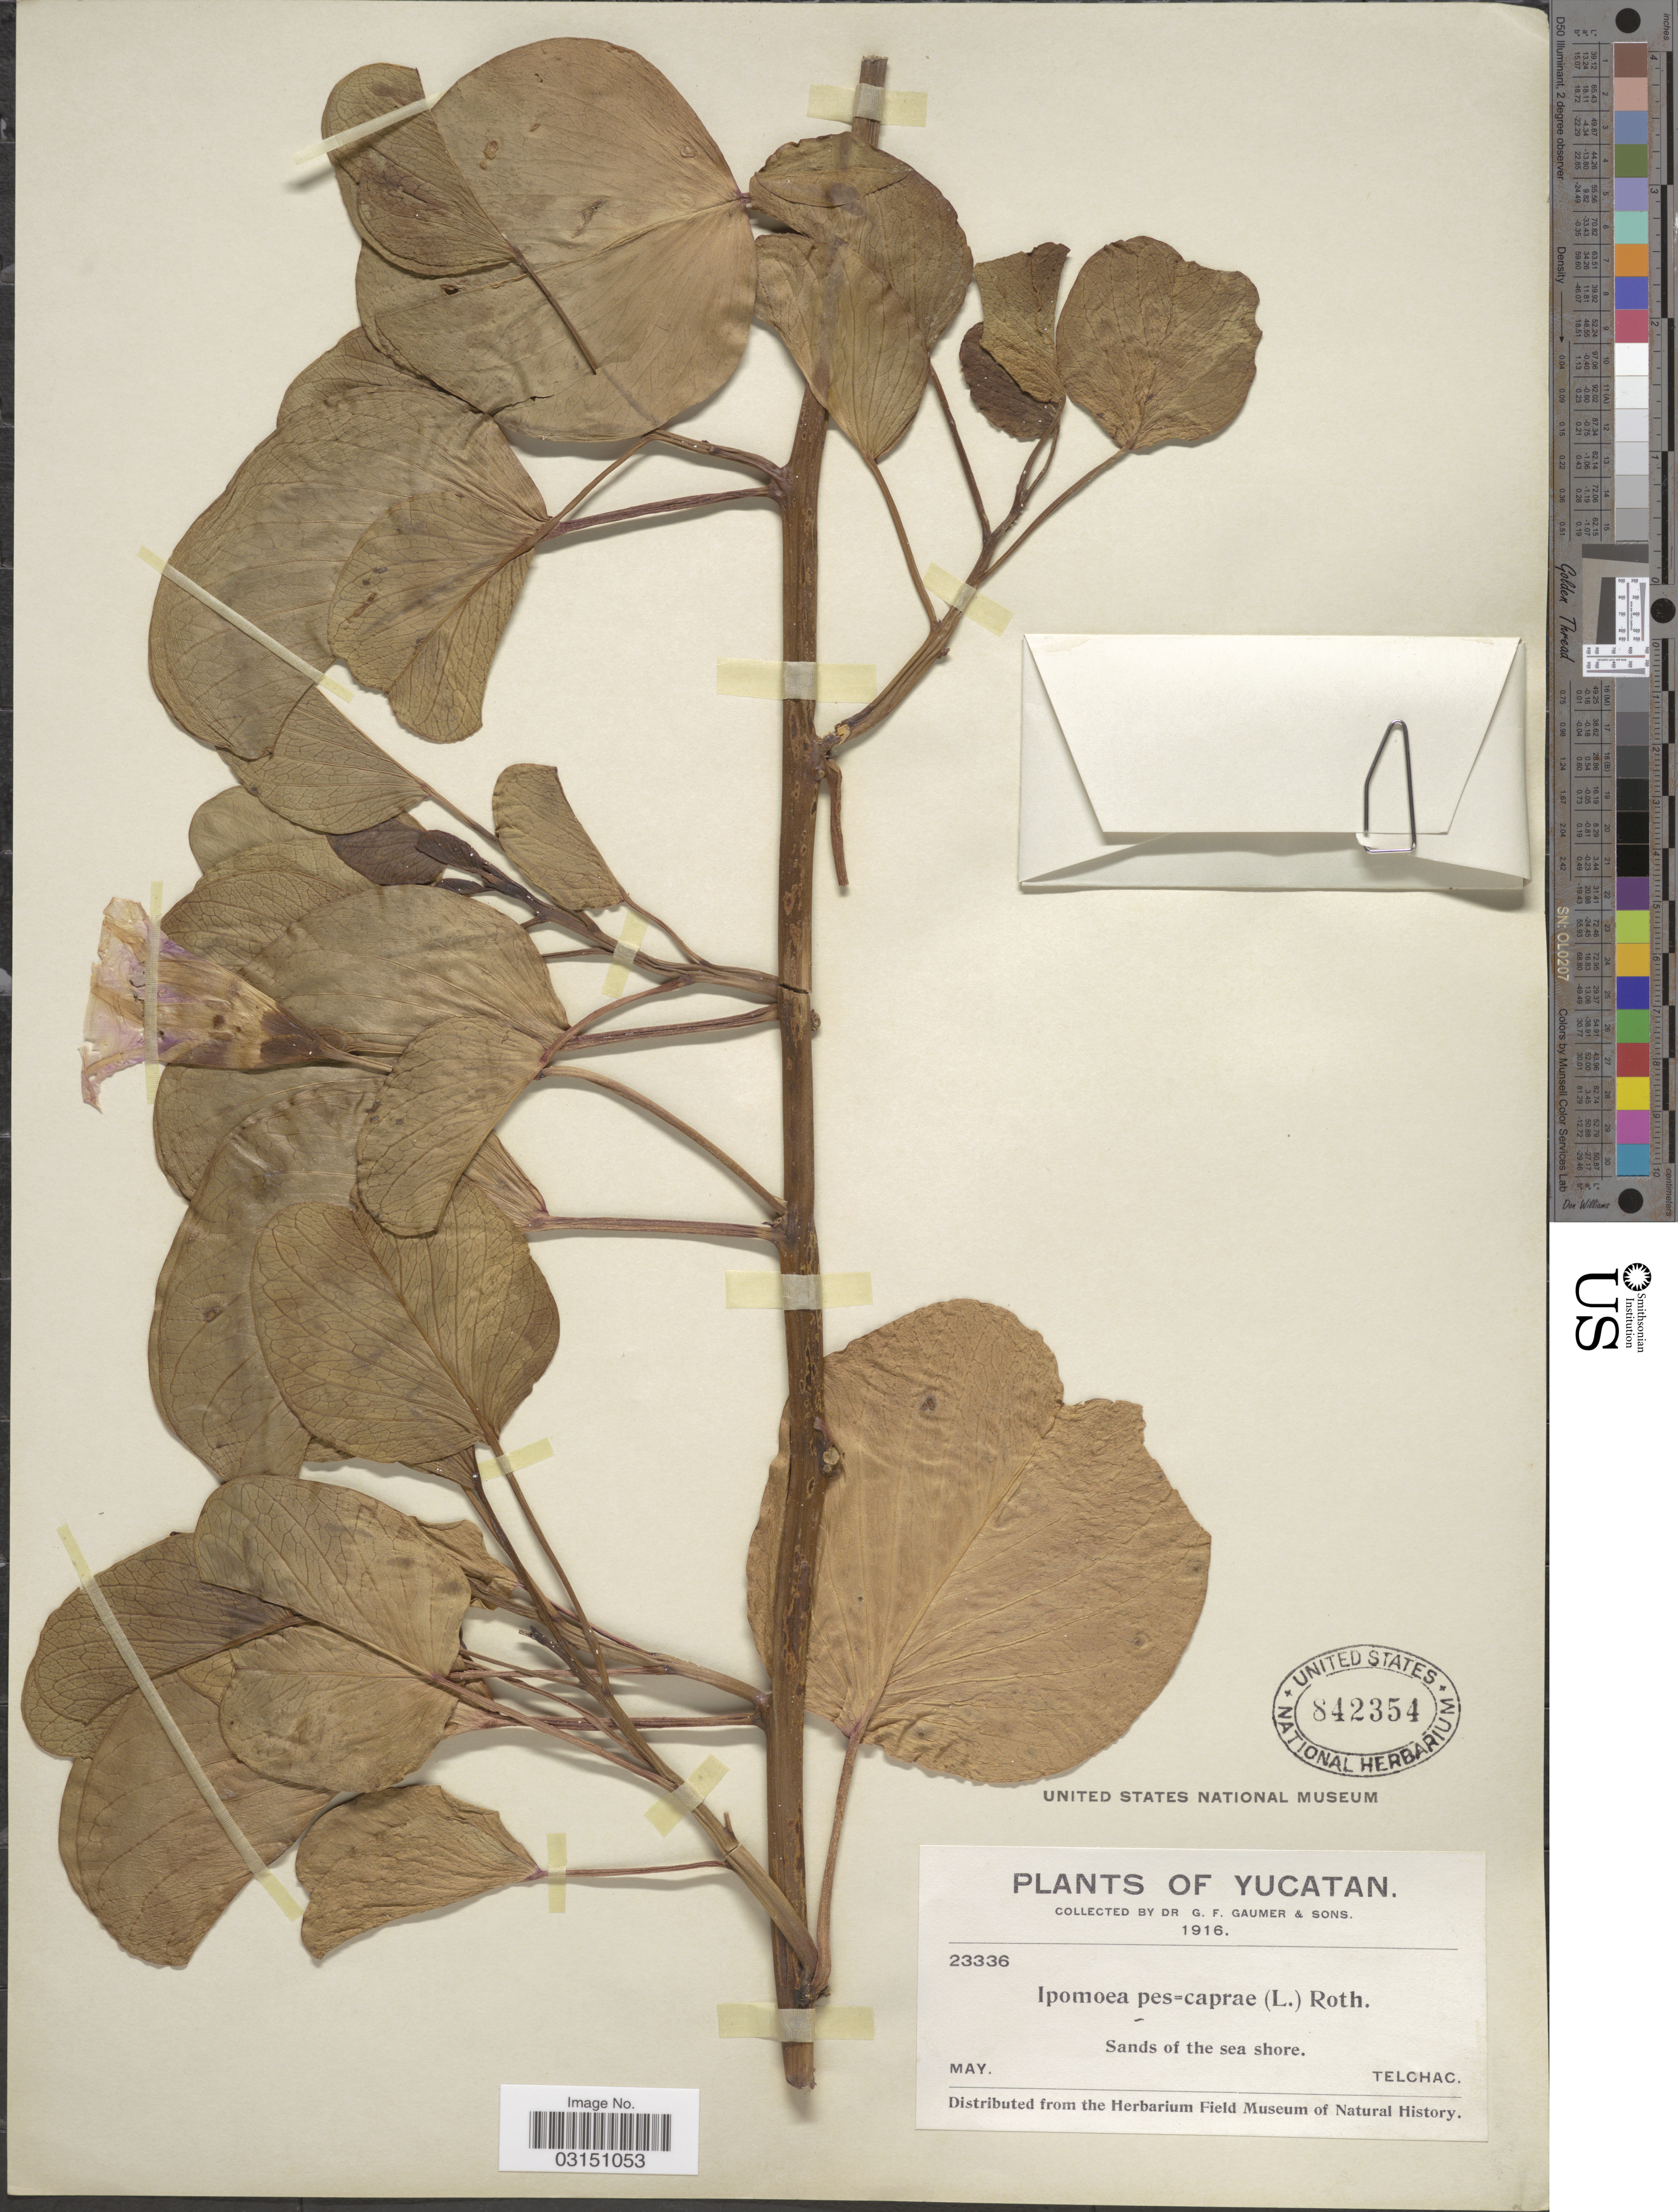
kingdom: Plantae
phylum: Tracheophyta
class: Magnoliopsida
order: Solanales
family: Convolvulaceae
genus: Ipomoea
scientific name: Ipomoea pes-caprae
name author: (L.) R. Br.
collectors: G. F. Gaumer & Sons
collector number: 23336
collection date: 1916-05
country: Mexico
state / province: Yucatán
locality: Telchac.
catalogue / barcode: US 842354